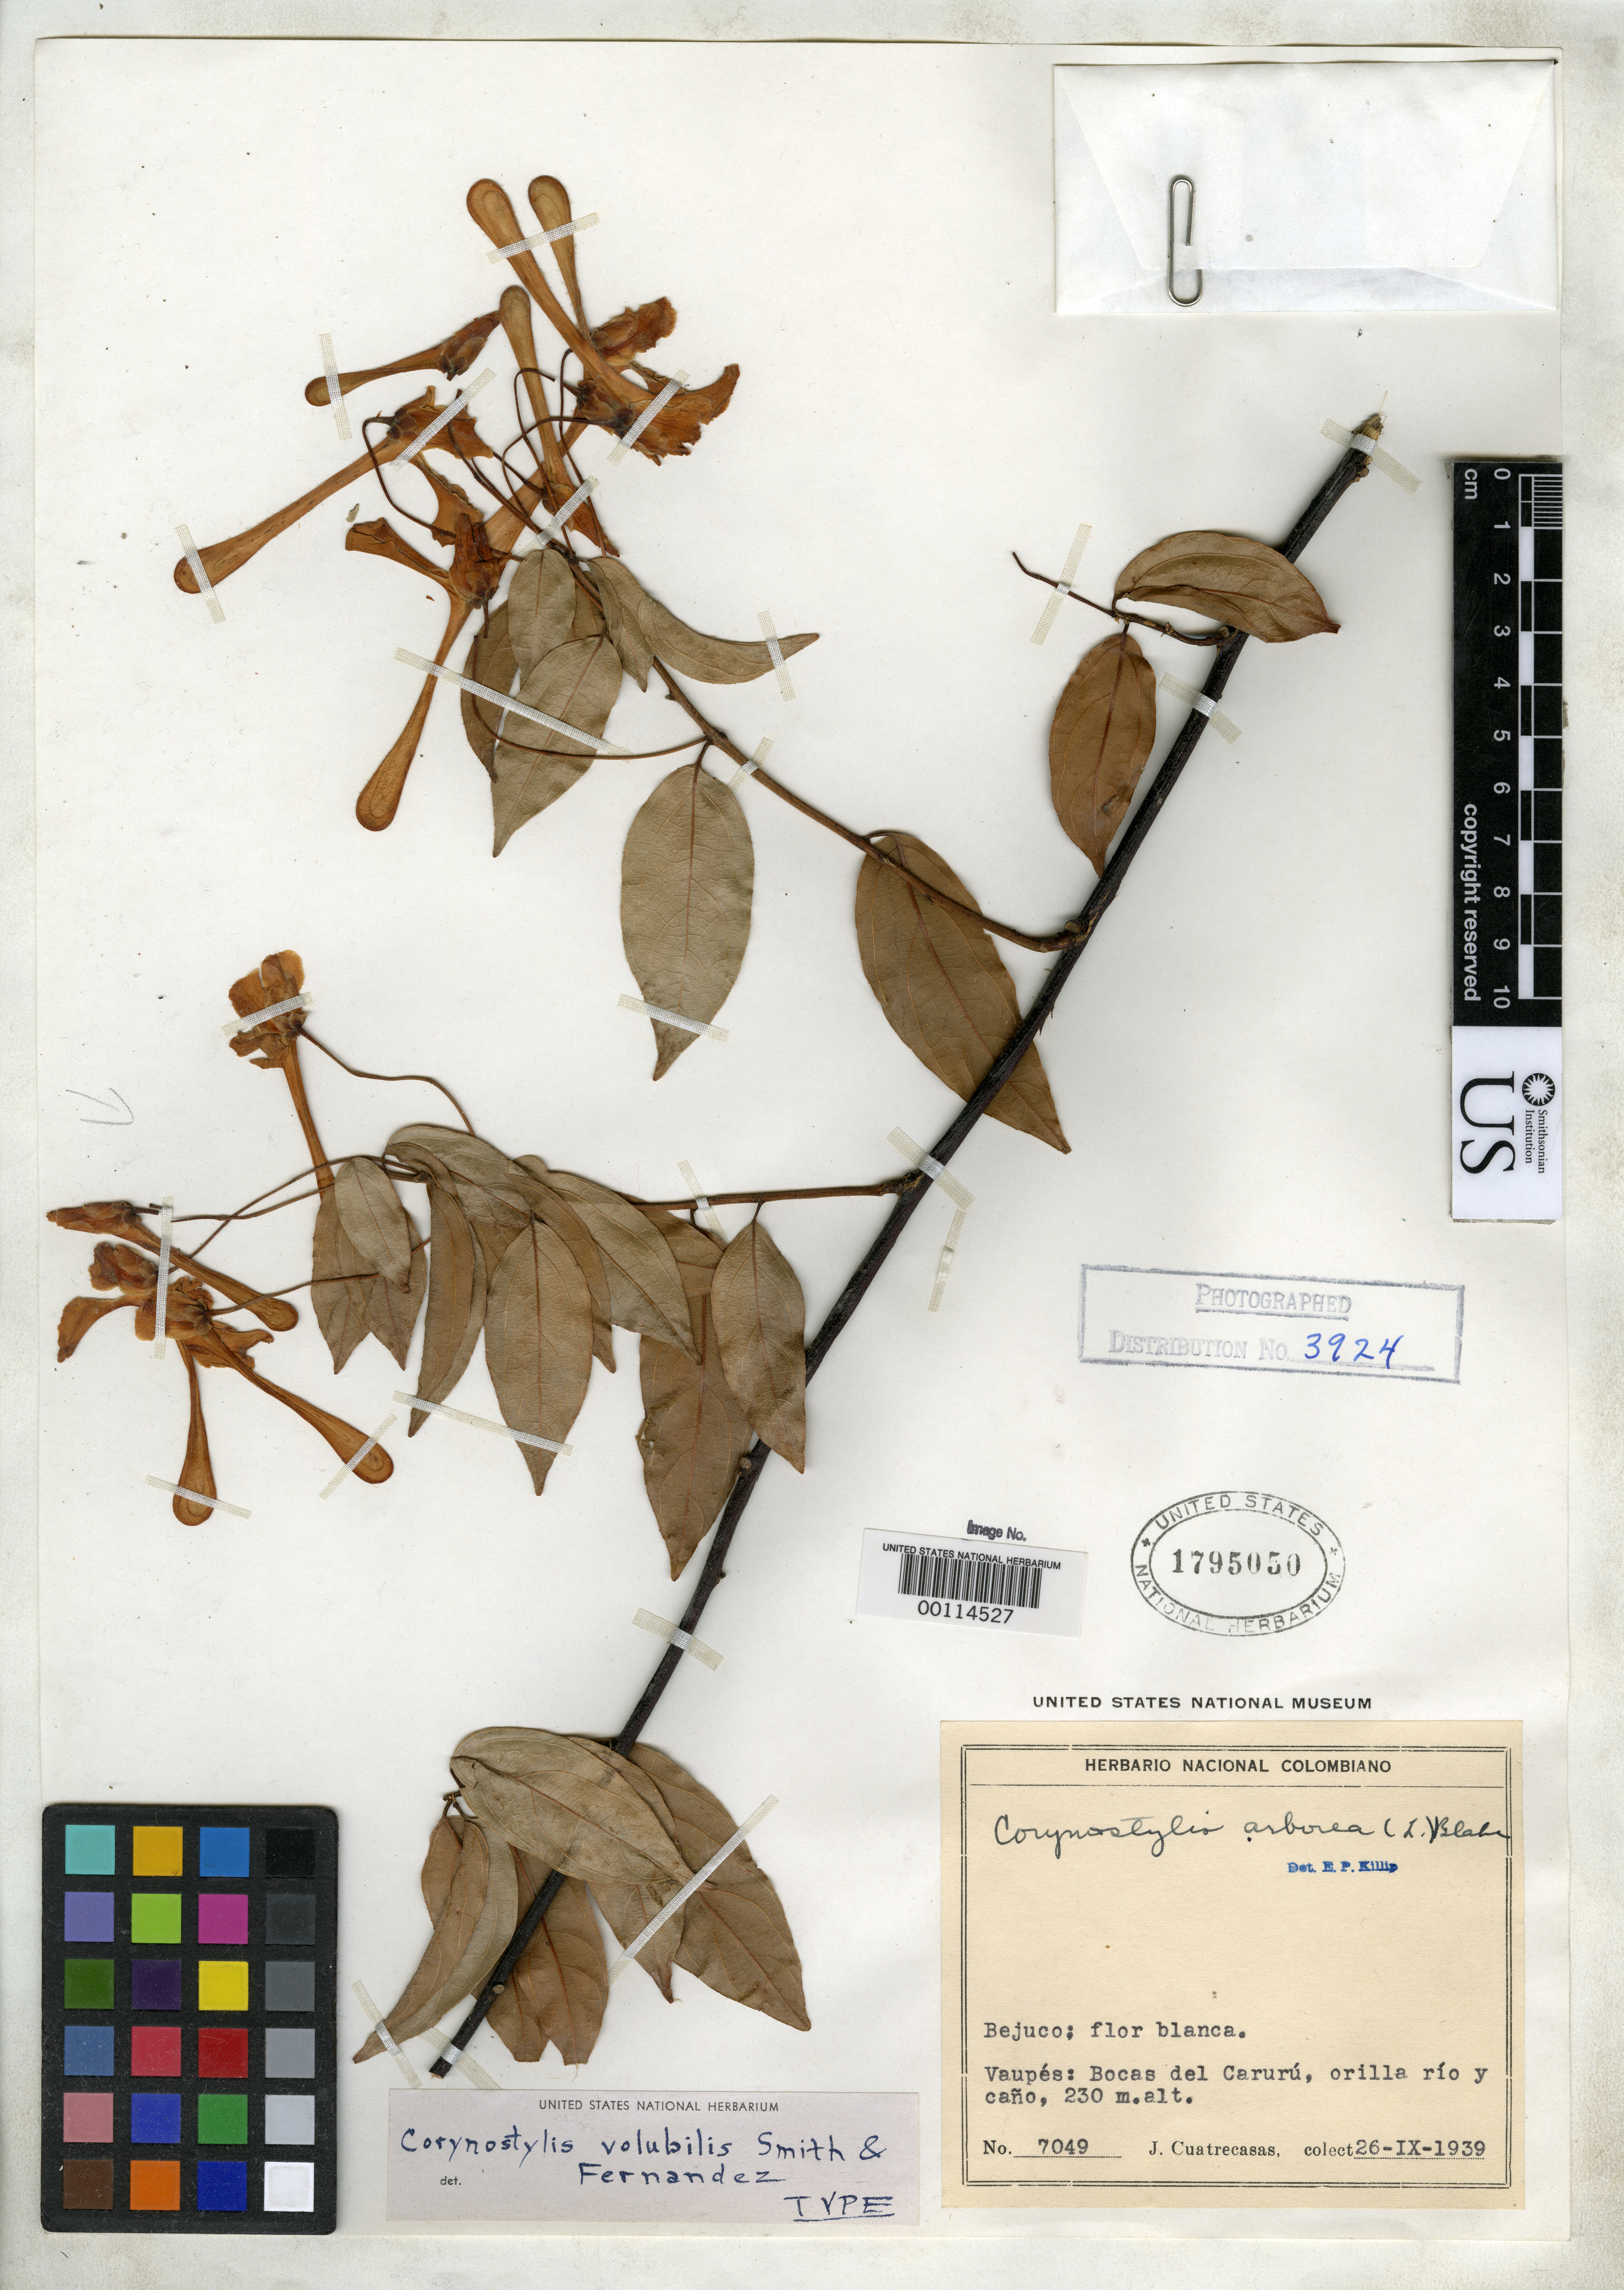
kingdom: Plantae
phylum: Tracheophyta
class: Magnoliopsida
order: Malpighiales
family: Violaceae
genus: Calyptrion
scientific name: Calyptrion volubile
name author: (L.B. Sm. & A. Fernández) Paula-Souza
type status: Holotype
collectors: J. Cuatrecasas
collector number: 7049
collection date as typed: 26 Sep 1939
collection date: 1939-09-26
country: Colombia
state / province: Vaupés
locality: Bocas del Rio Caruru, affluente Del Vaupes.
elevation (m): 230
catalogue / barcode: US 1795050